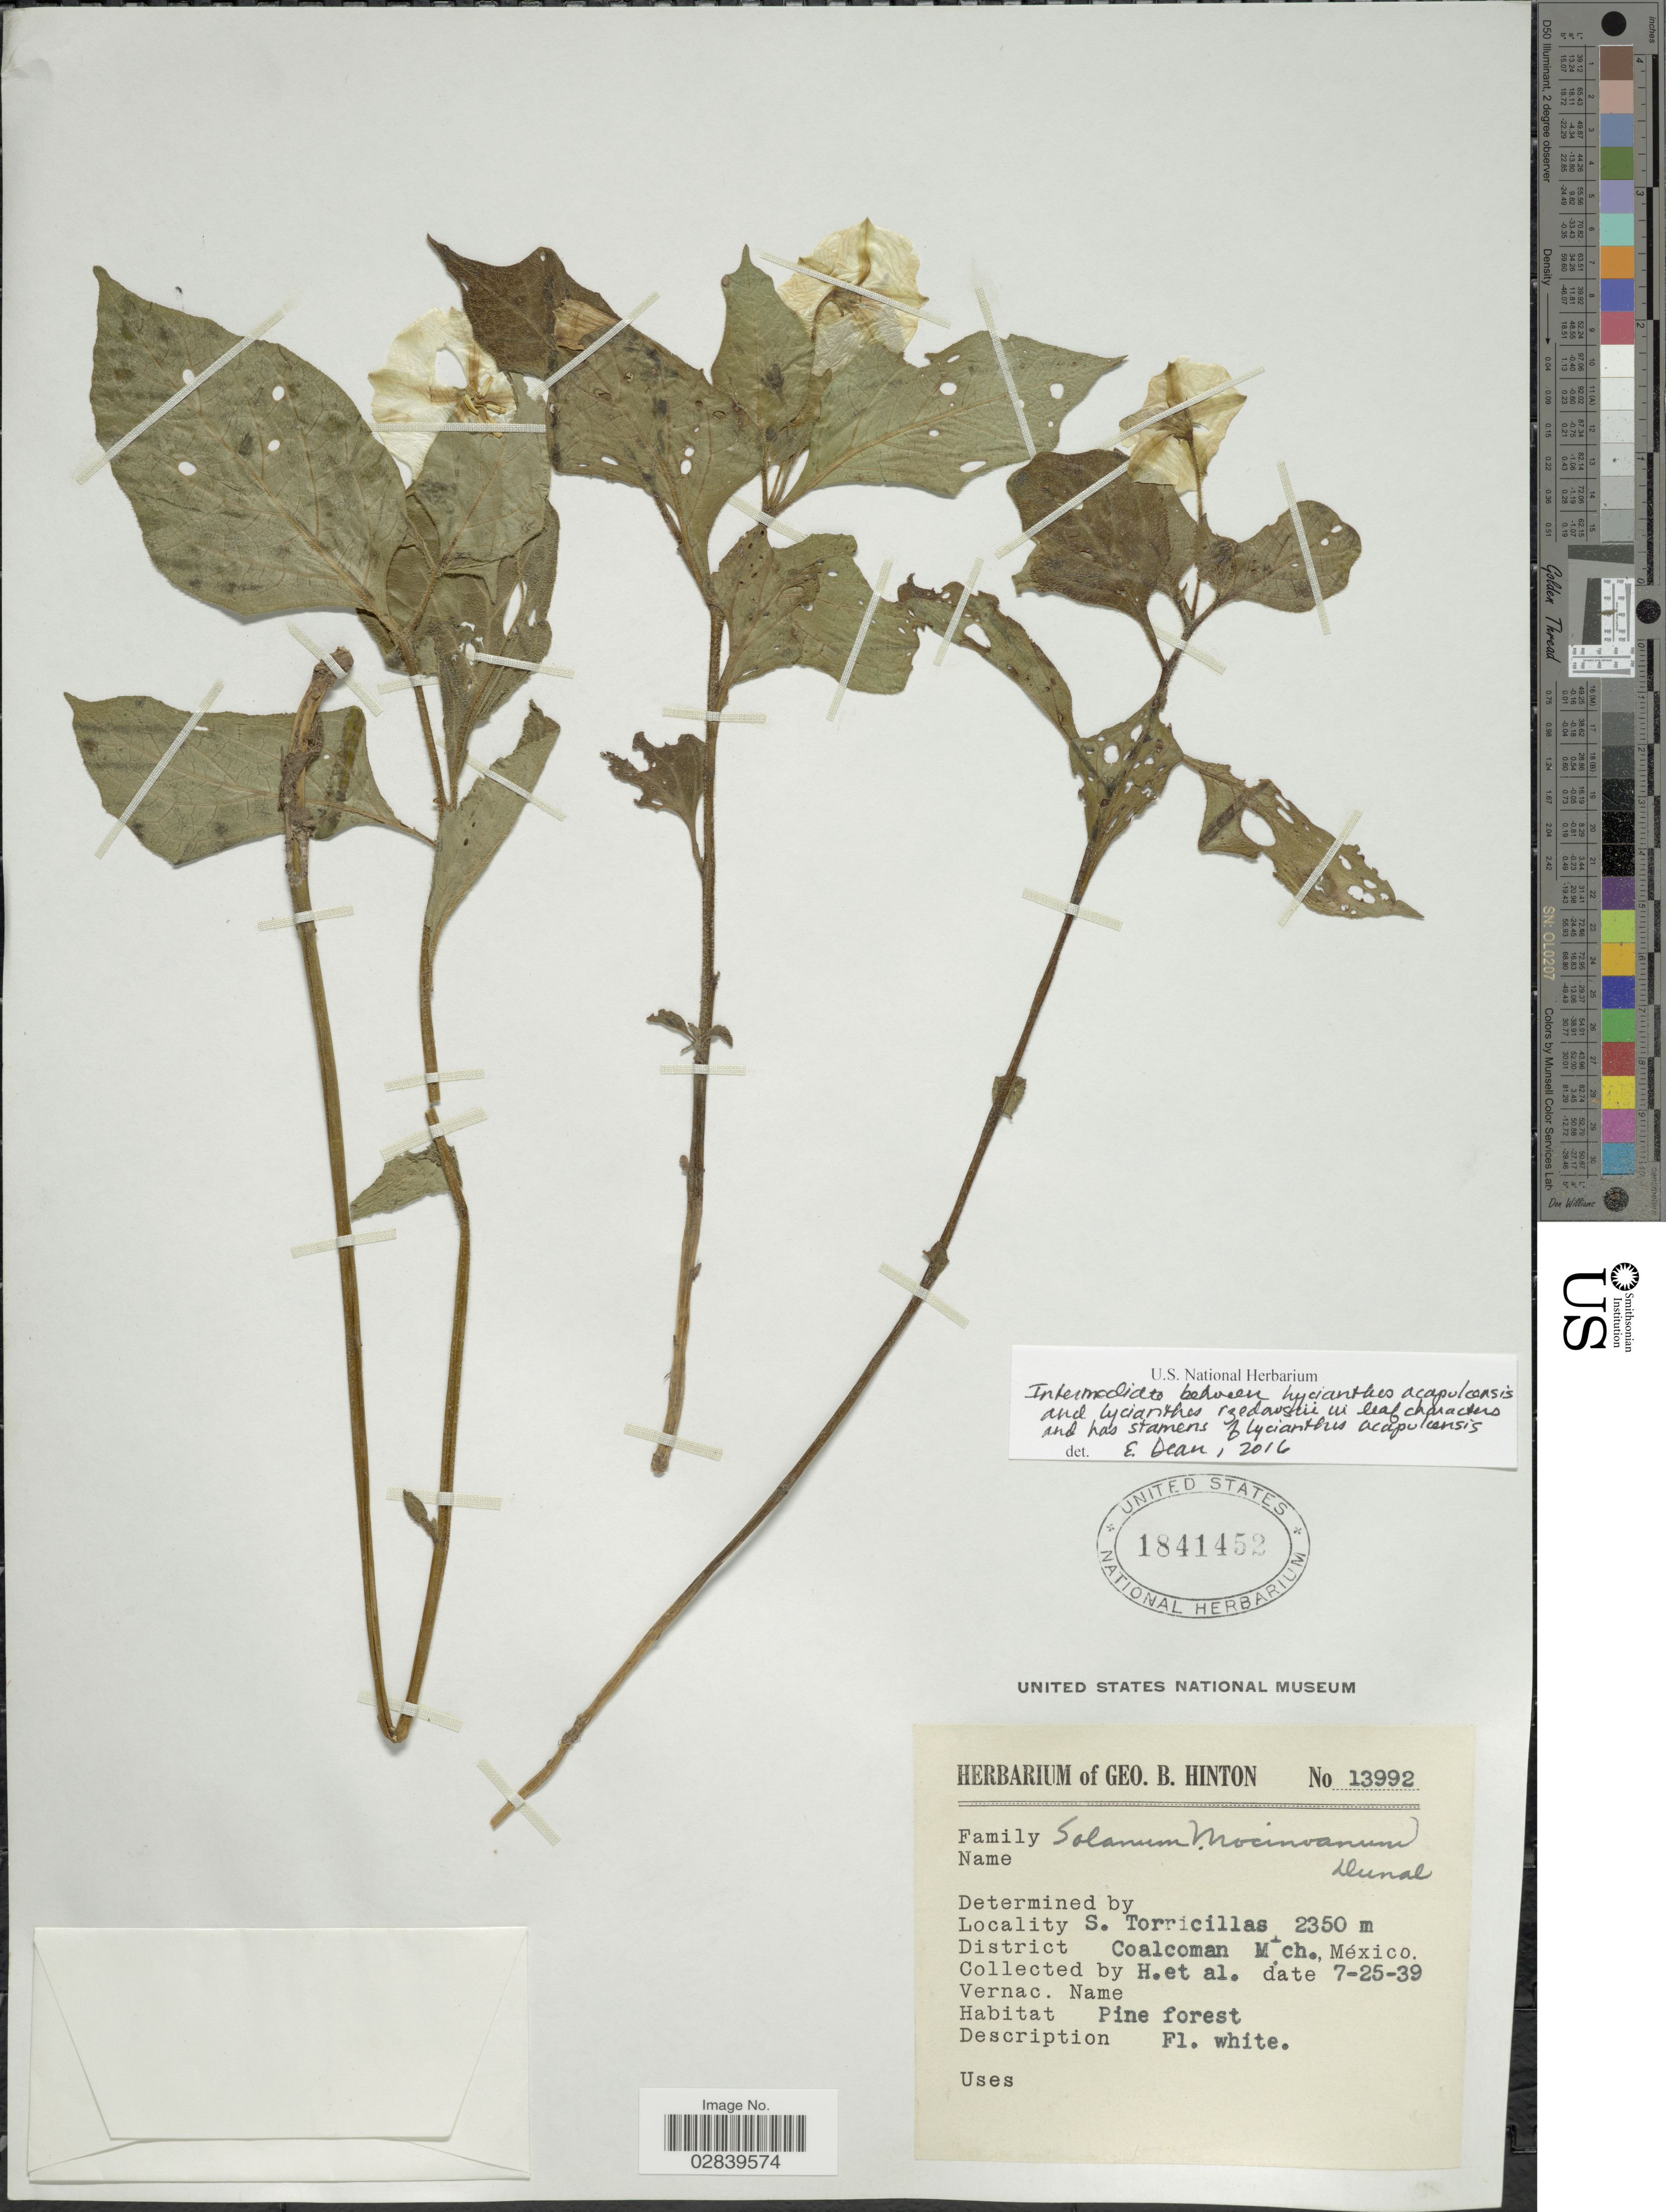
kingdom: Plantae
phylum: Tracheophyta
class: Magnoliopsida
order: Solanales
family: Solanaceae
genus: Lycianthes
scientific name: Lycianthes acapulcensis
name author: (Baill.) D'Arcy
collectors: G. B. Hinton & et al.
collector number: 13992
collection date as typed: Transcribed d/m/y: 25/7/39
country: Mexico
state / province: Michoacán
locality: S. Torricillas, District Coalcoman, Mich.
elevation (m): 2350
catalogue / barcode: US 1841452